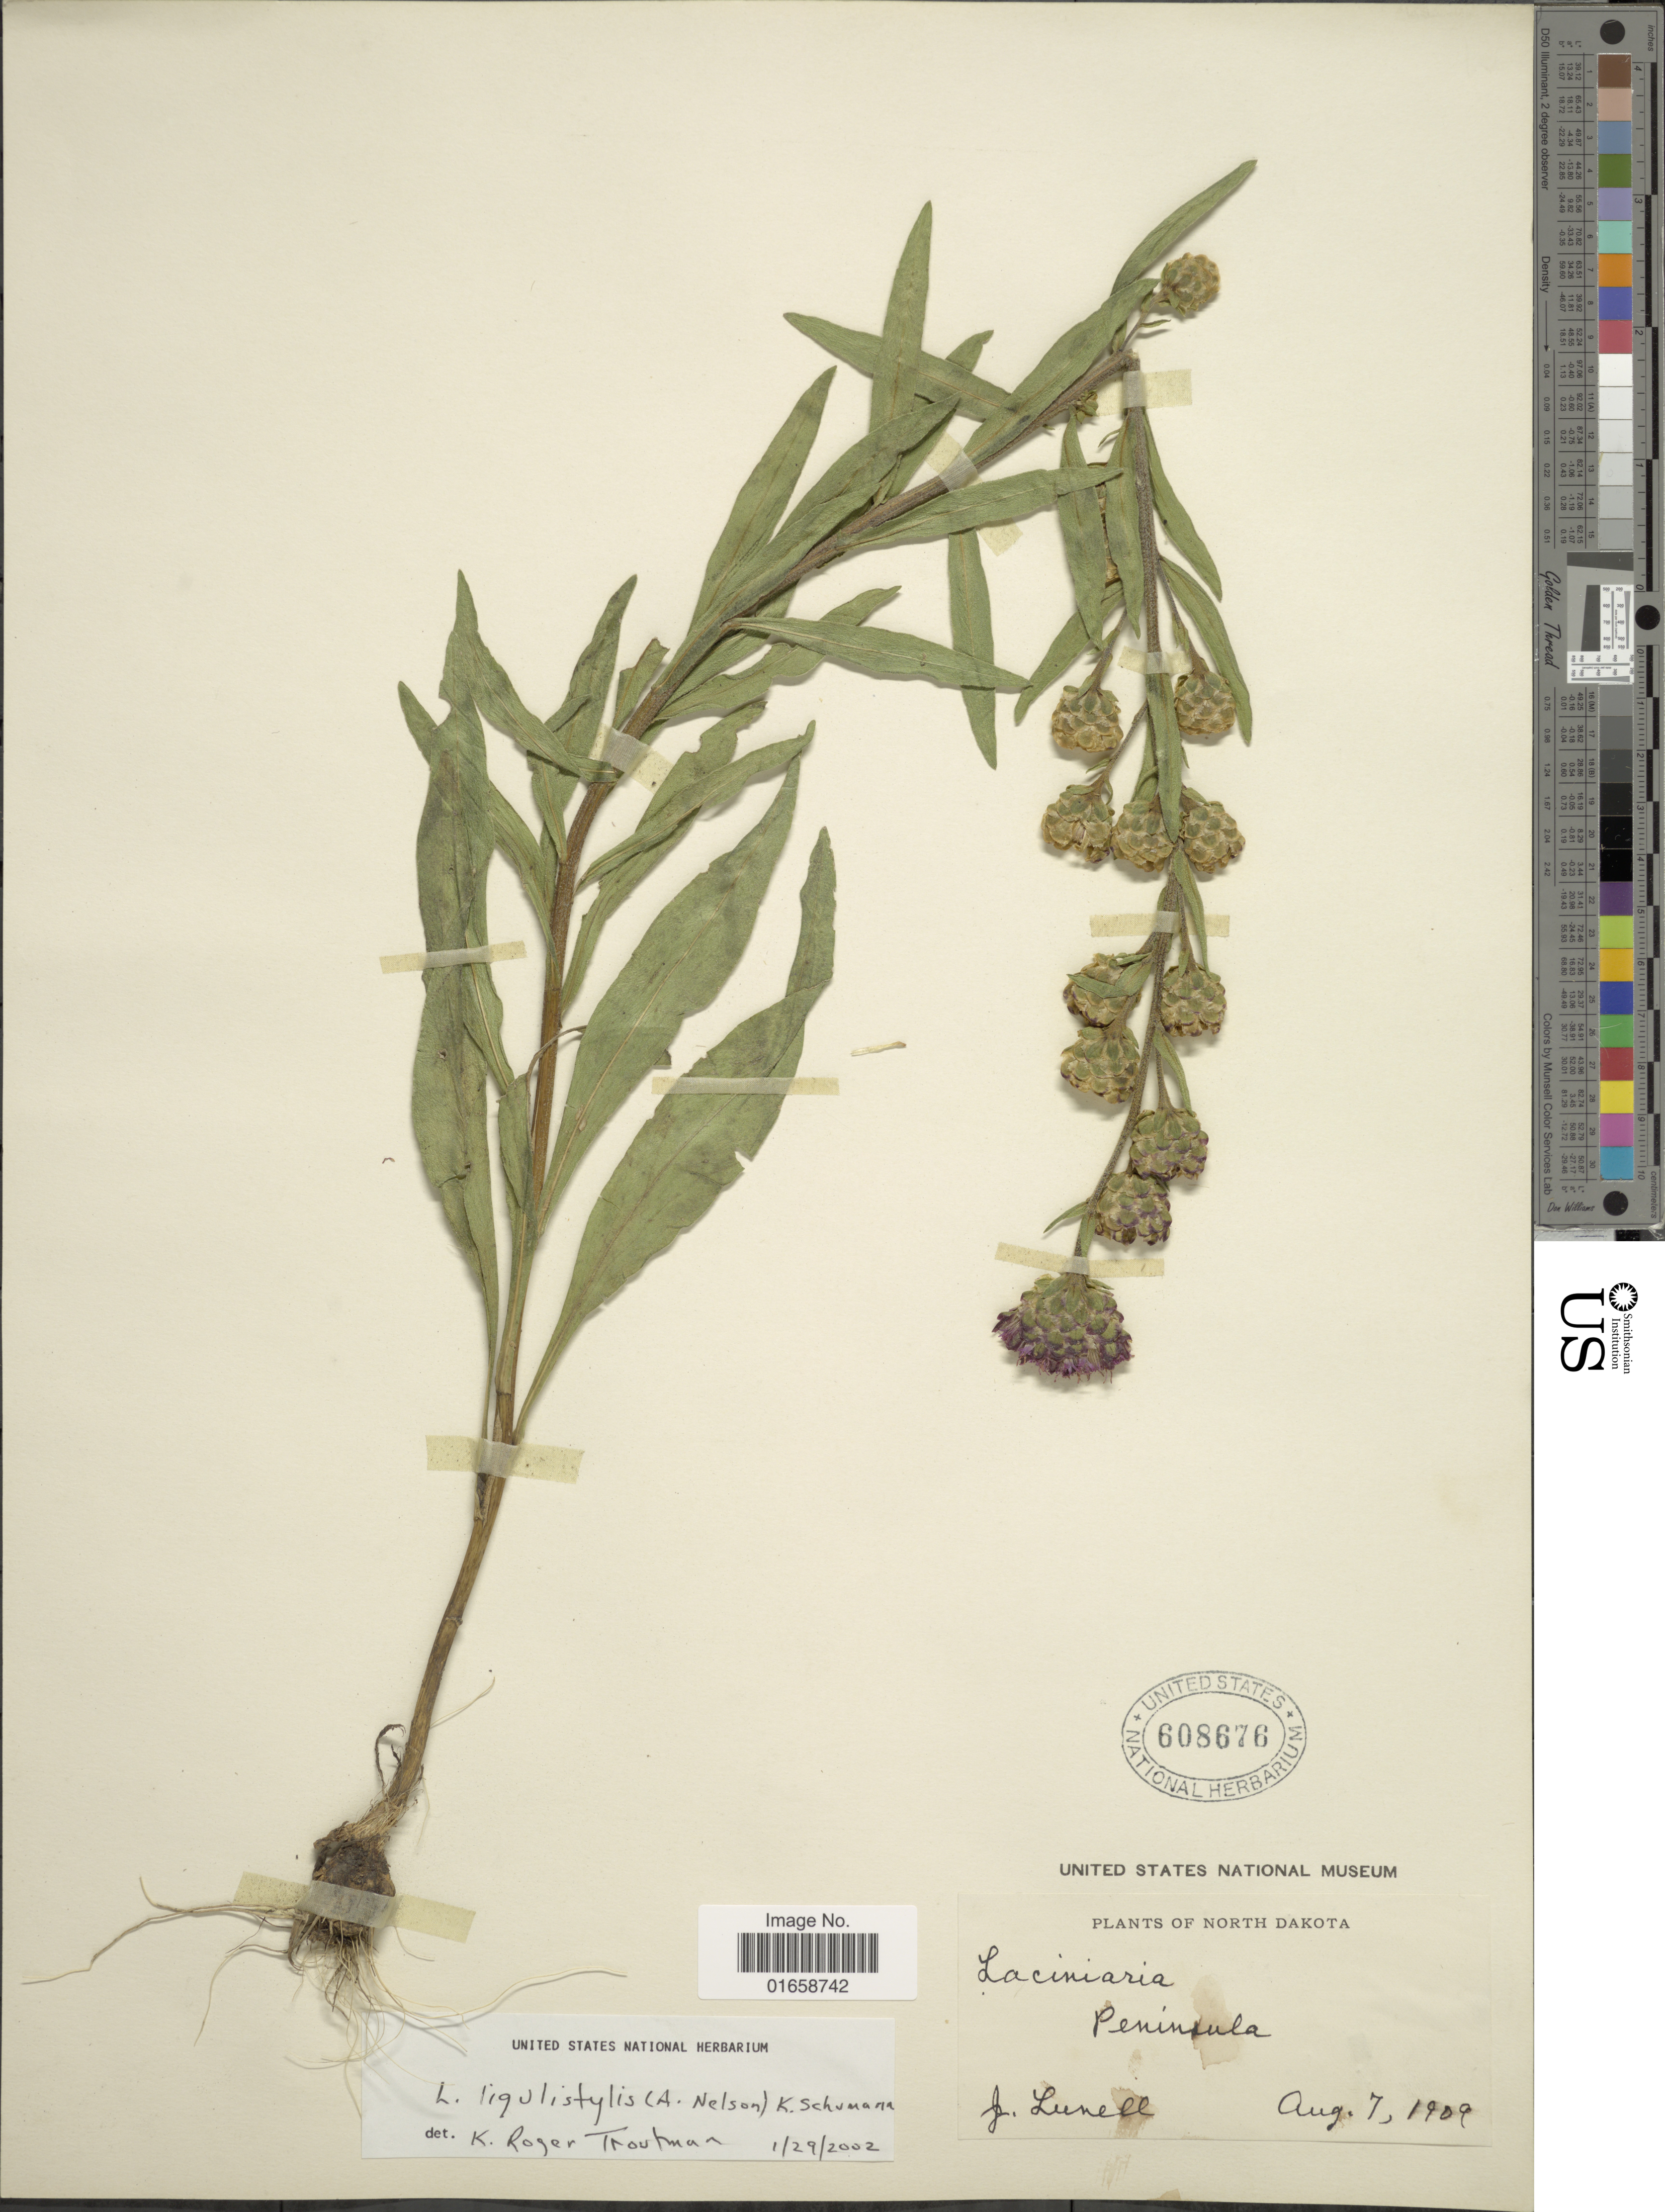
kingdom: Plantae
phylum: Tracheophyta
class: Magnoliopsida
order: Asterales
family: Asteraceae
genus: Liatris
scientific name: Liatris ligulistylis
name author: (A. Nelson) K. Schum.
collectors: J. Lunell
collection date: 1909-08-07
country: United States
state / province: North Dakota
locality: Peninsula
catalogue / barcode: US 608676